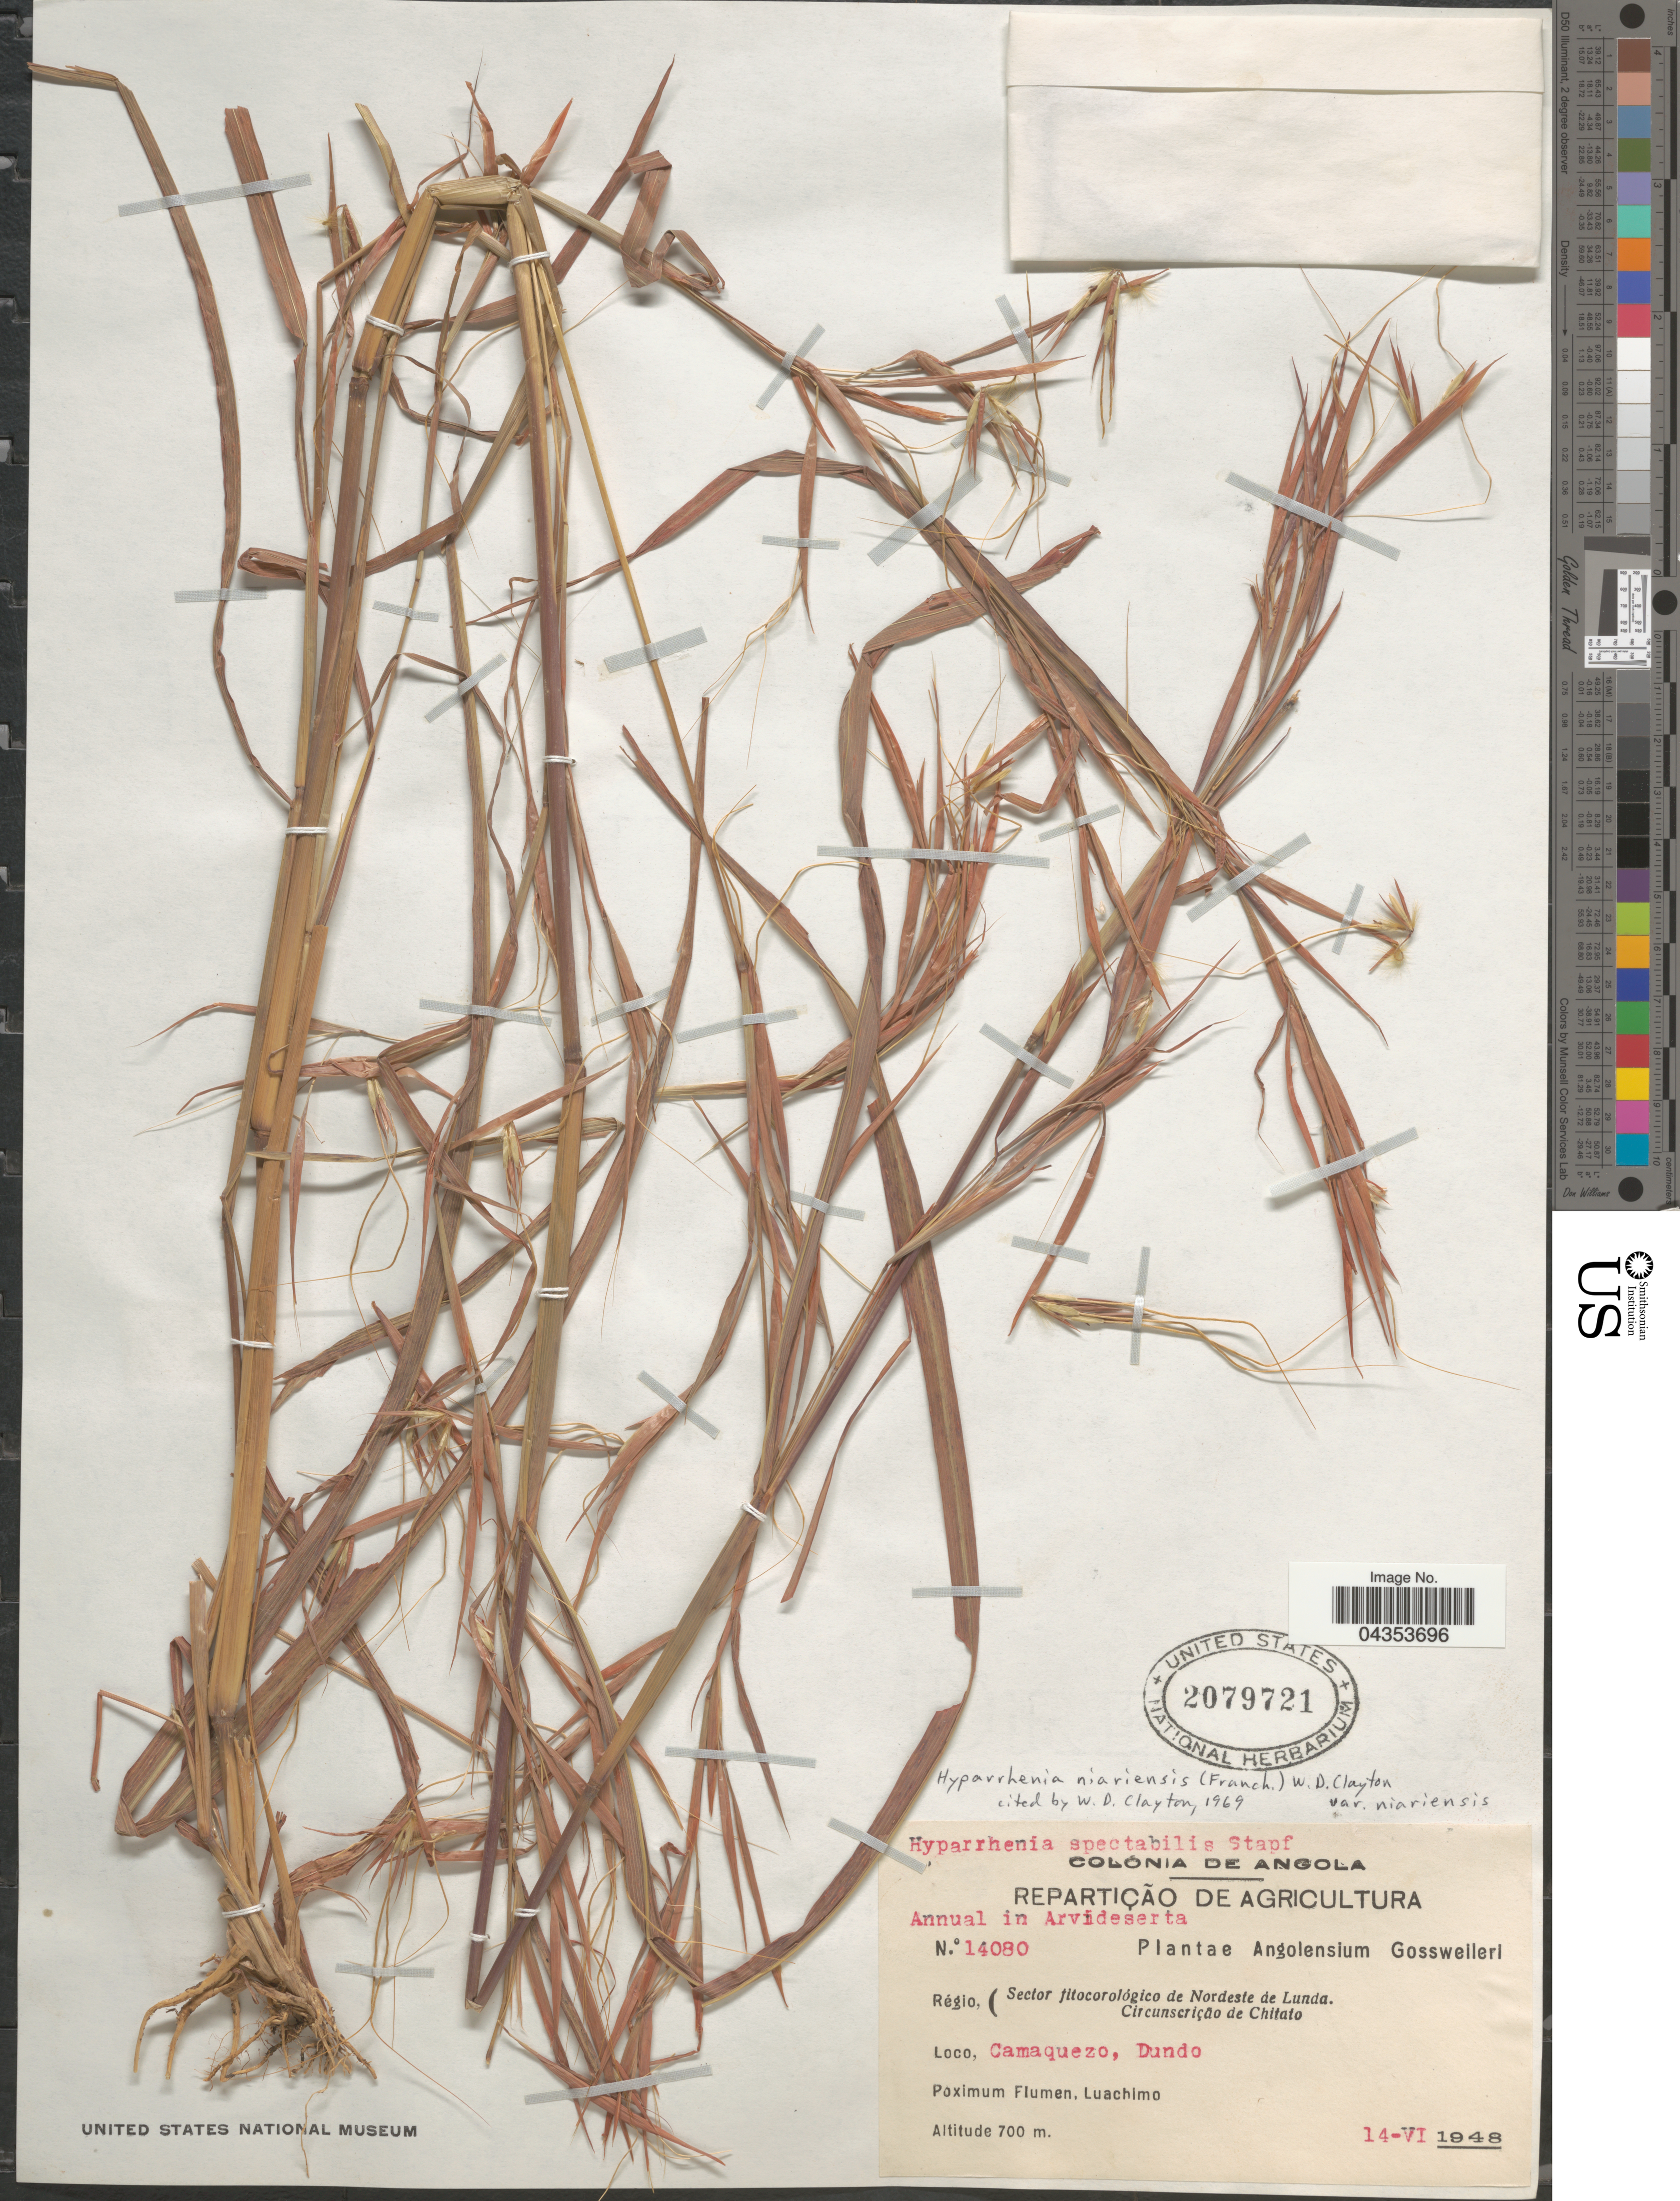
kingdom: Plantae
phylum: Tracheophyta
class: Liliopsida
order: Poales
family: Poaceae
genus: Hyparrhenia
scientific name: Hyparrhenia niariensis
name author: (Franch.) Clayton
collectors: -. Gossweiler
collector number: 14080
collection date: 1948-06-14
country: Angola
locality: Régio, (Sector fitocorológico de Nordeste de Lunda, Circunscrição de Chitato. Camaquezo, Dundo. Poximum Flumen, Luachimo.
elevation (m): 700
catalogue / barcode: US 2079721